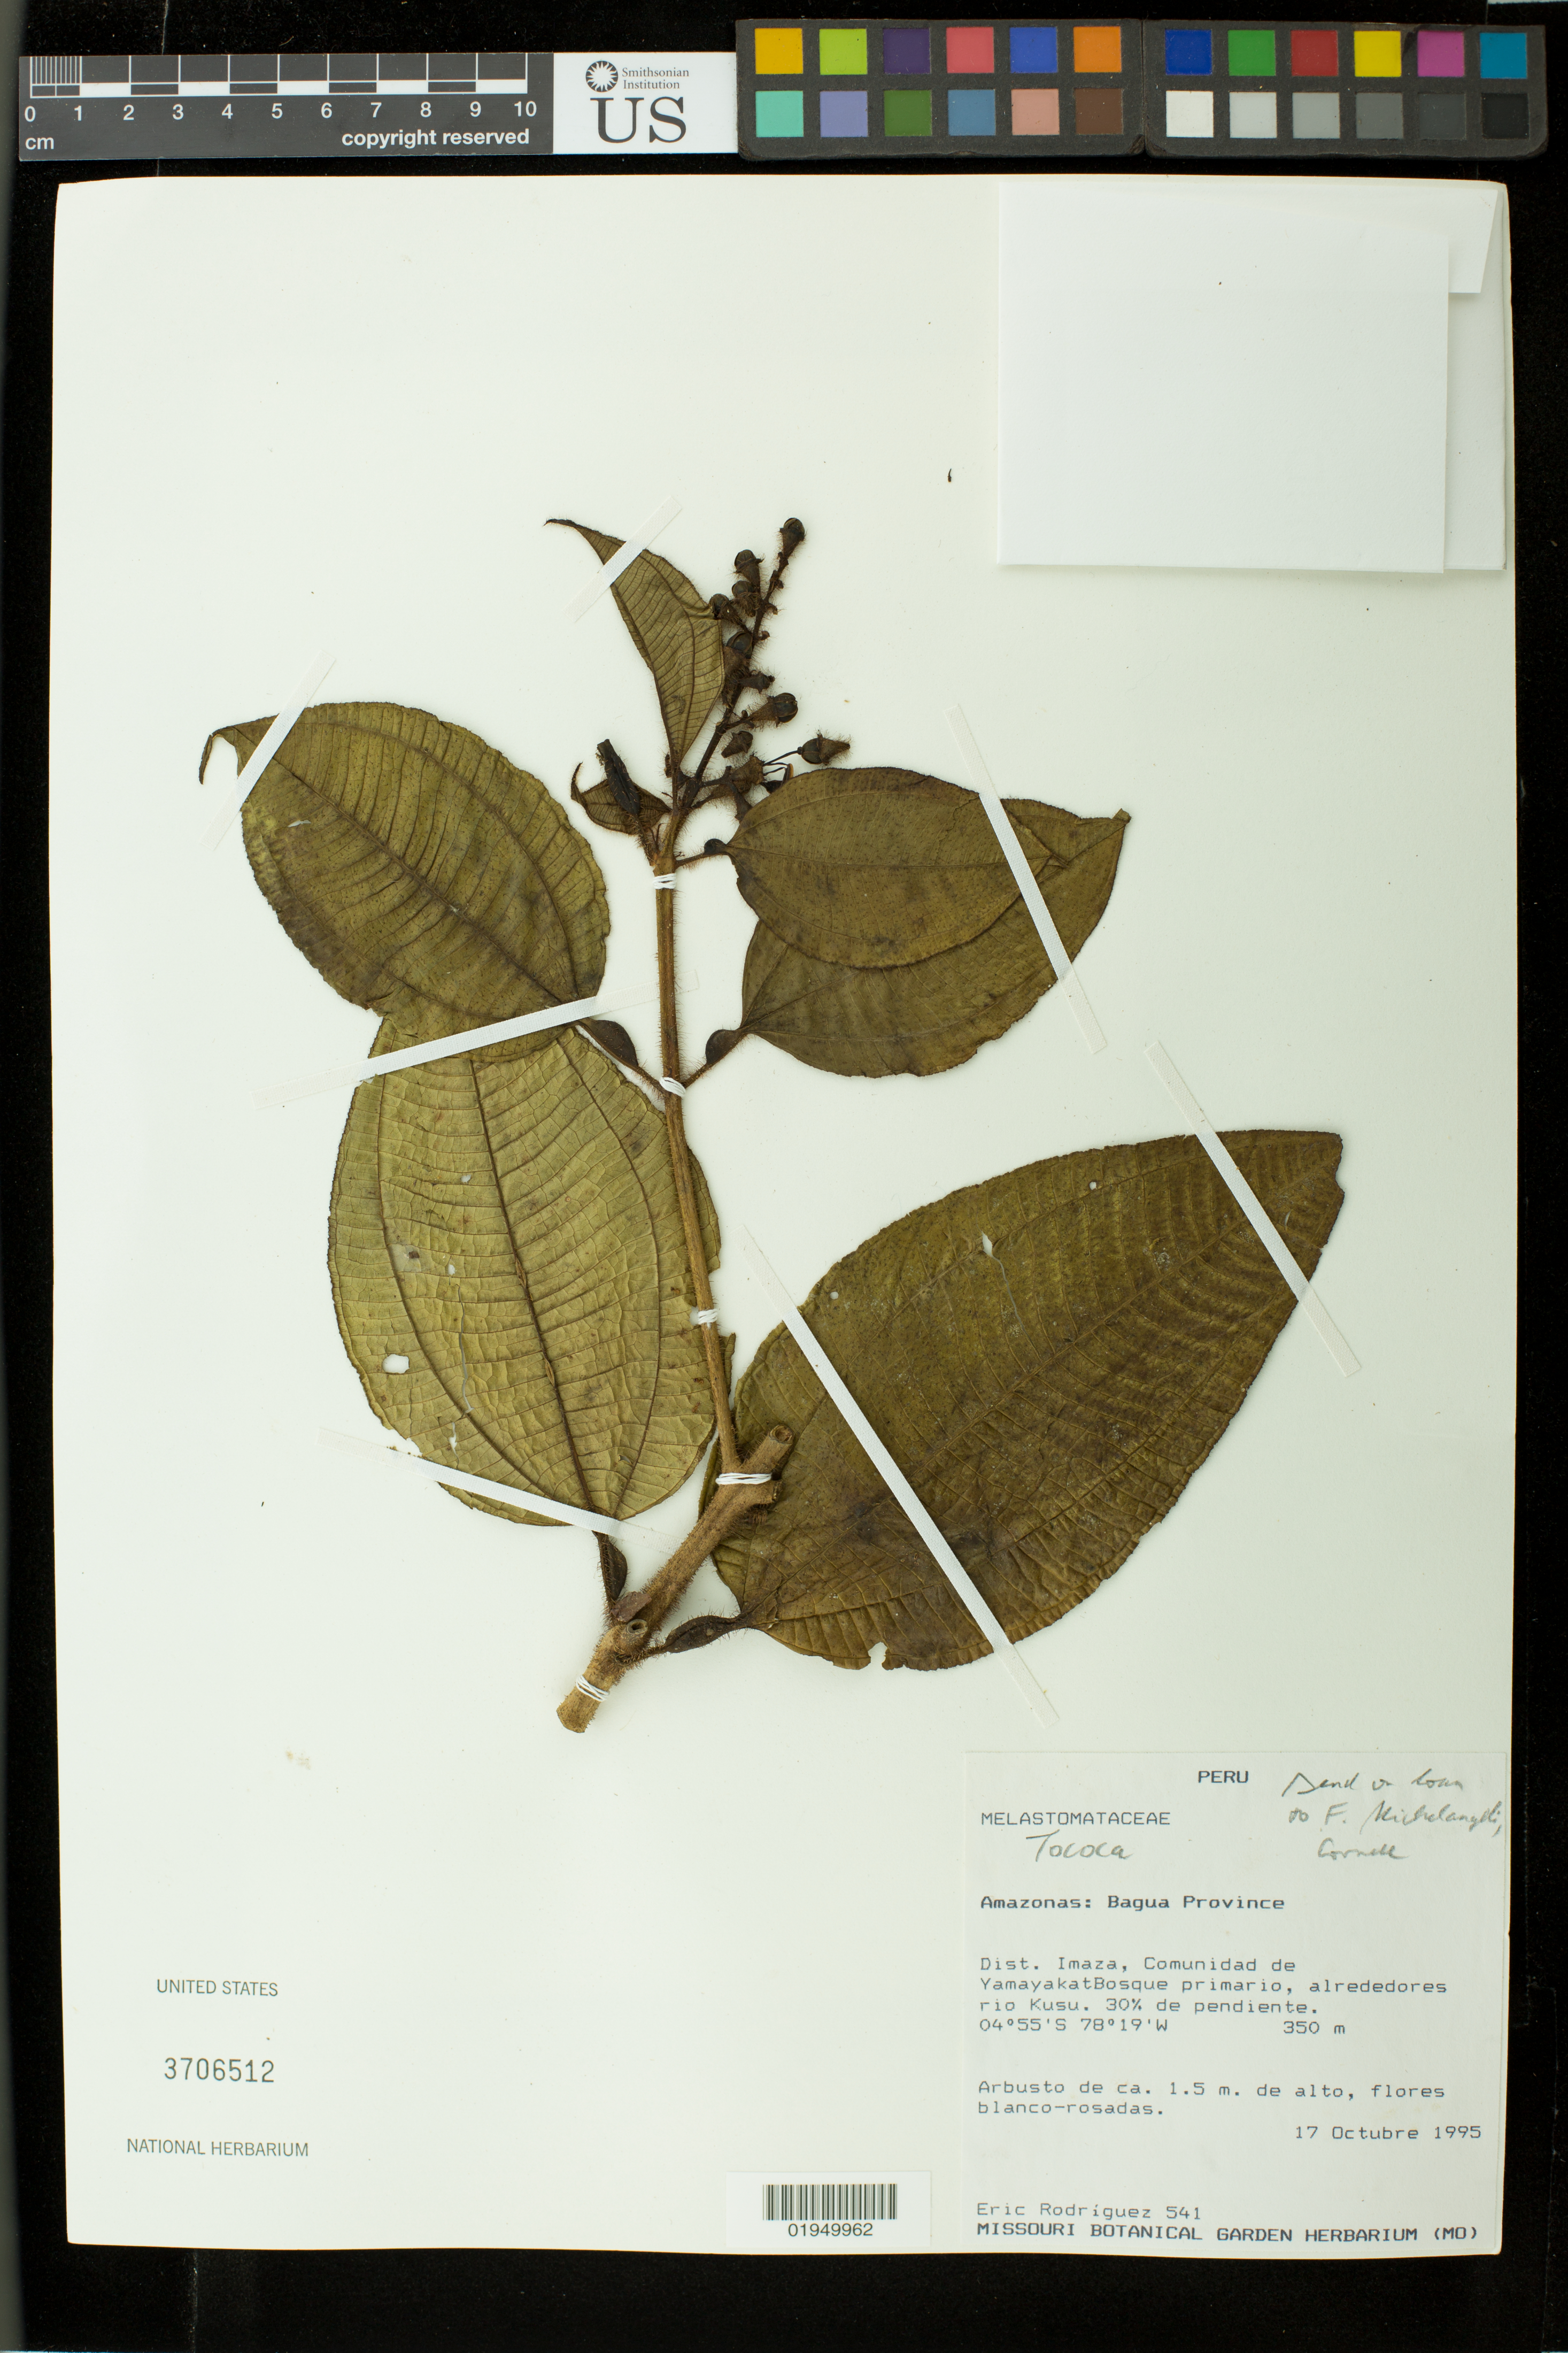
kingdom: Plantae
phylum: Tracheophyta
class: Magnoliopsida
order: Myrtales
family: Melastomataceae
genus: Tococa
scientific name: Tococa guianensis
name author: Aubl.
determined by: Michelangeli, F. A.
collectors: E. Rodriguez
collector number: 541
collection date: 1995-10-17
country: Peru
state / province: Amazonas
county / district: Bagua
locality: Dist. Imaza, Comunidad de Yamayakat. Bosque primario, alrededores rio Kusu. 30% de pendiente.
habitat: Bosque primario.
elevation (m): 350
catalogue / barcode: US 3706512